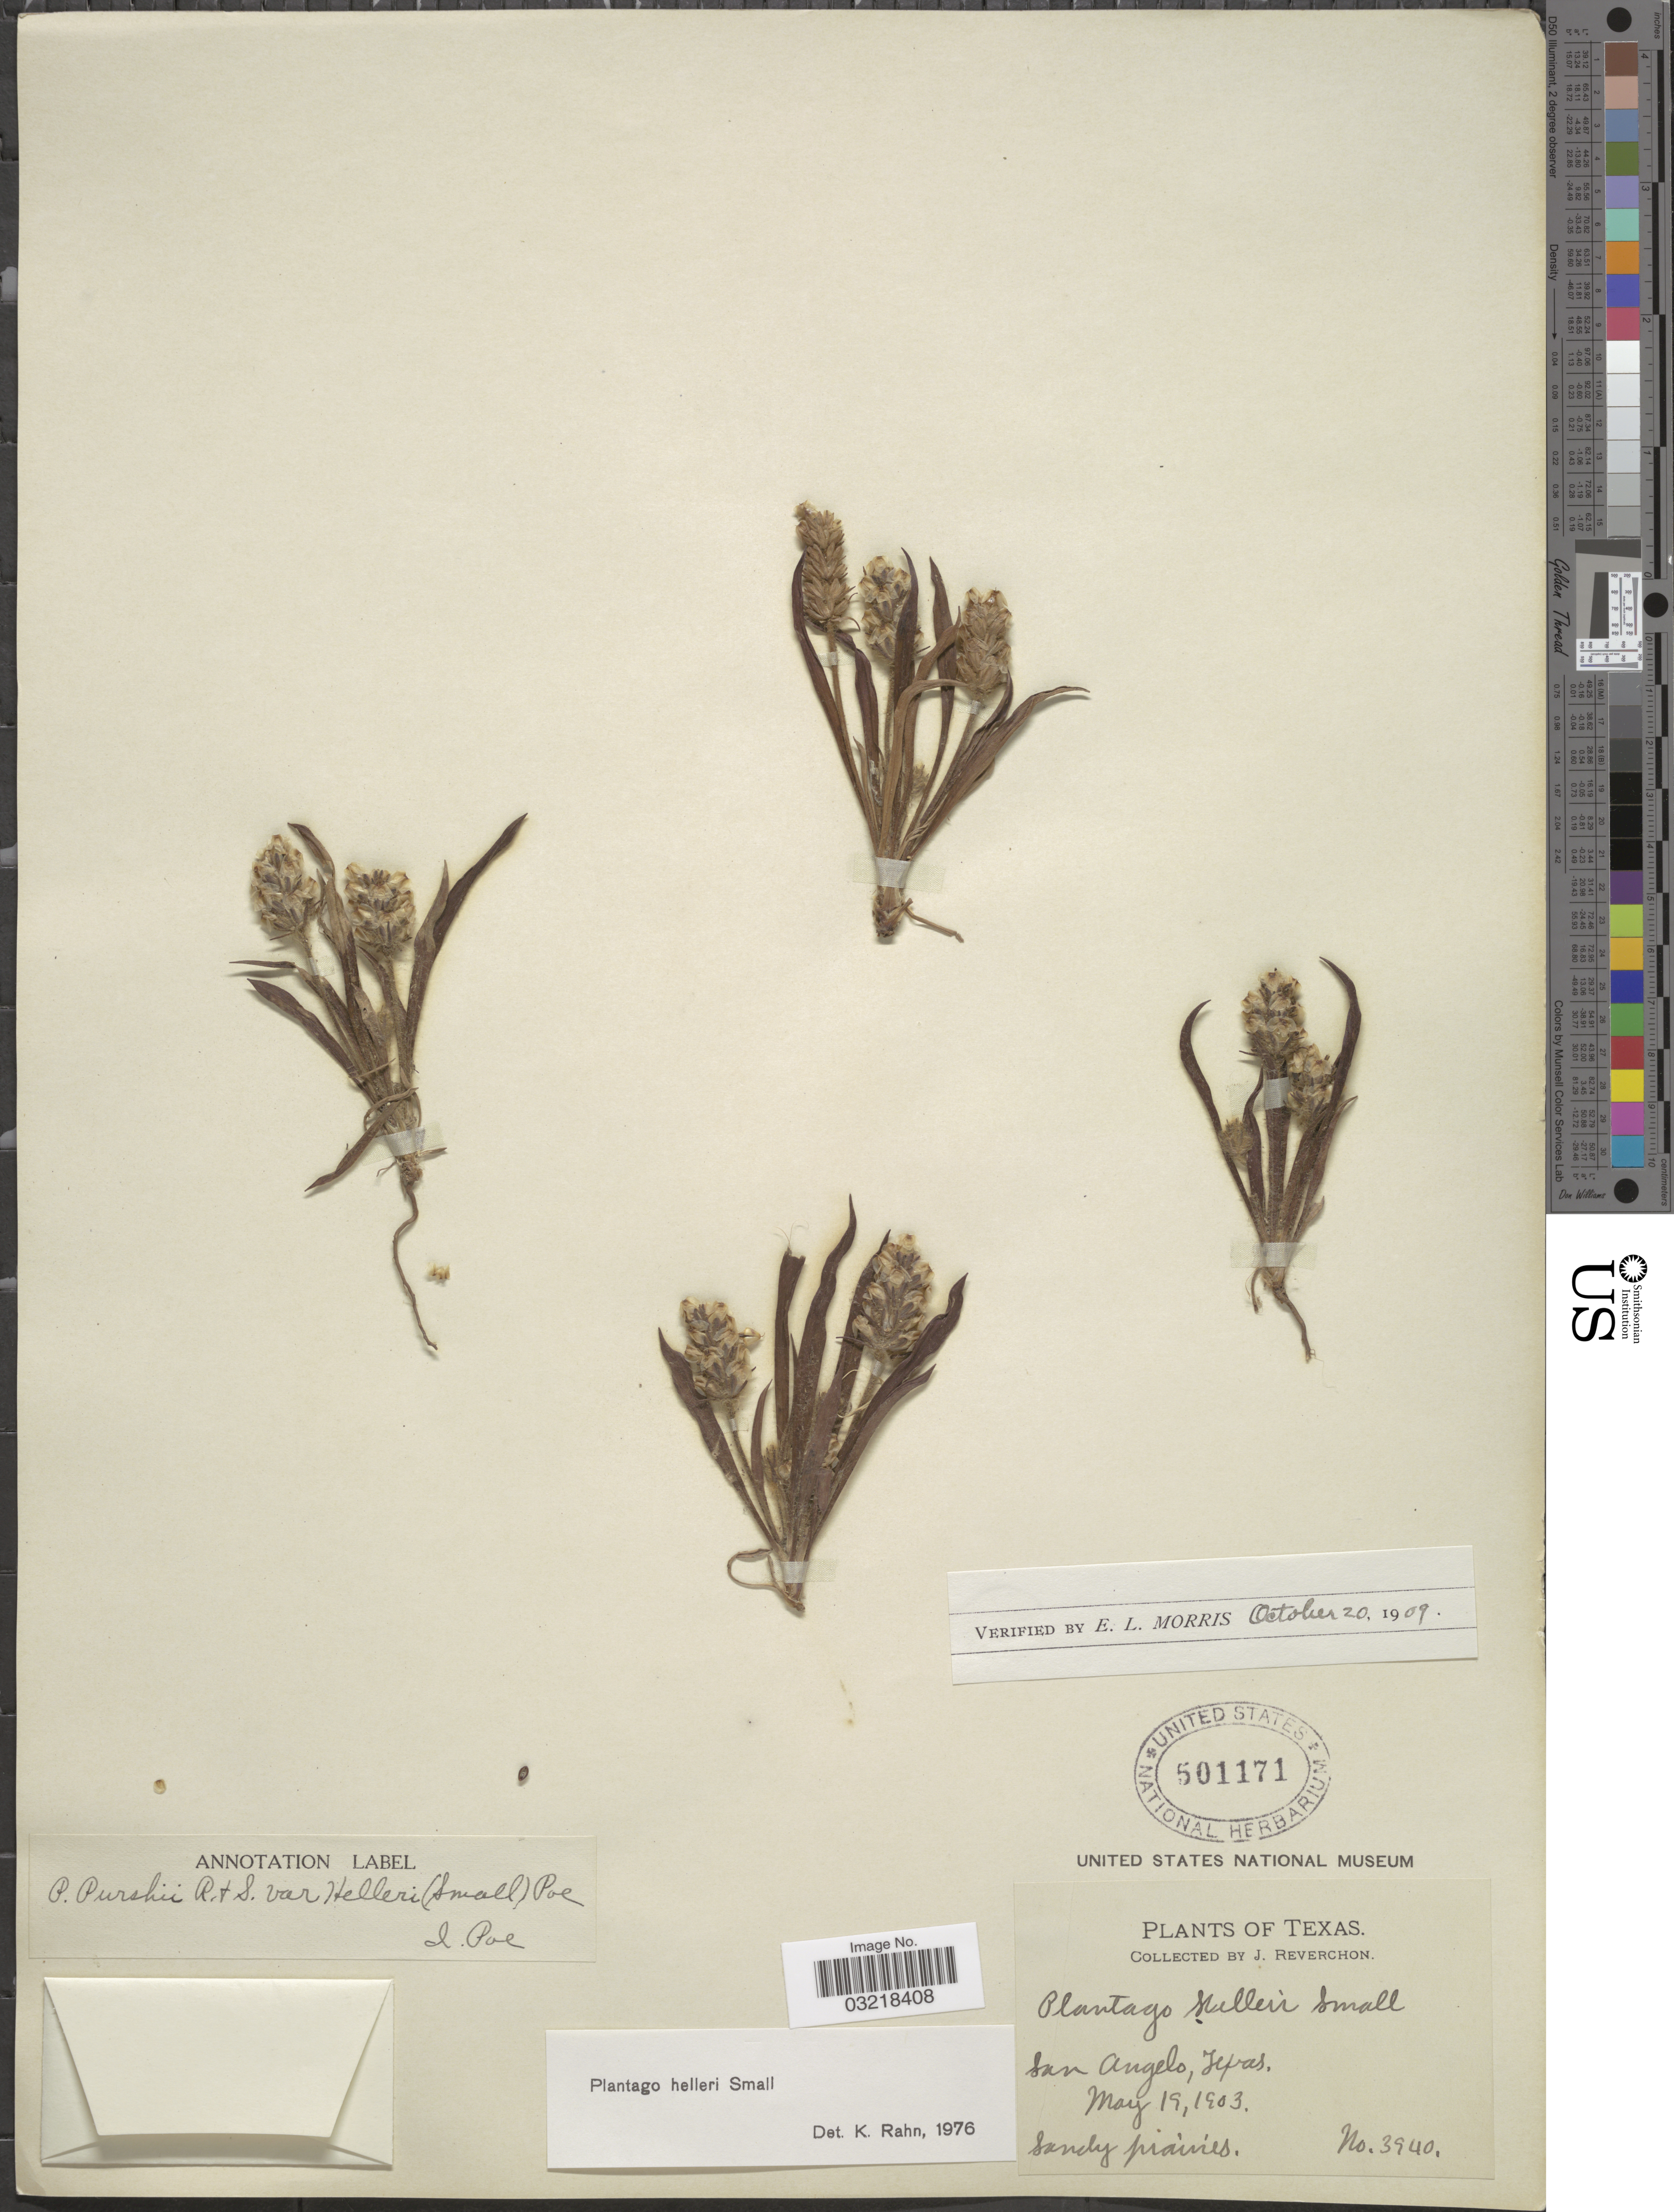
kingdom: Plantae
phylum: Tracheophyta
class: Magnoliopsida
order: Lamiales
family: Plantaginaceae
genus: Plantago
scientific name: Plantago helleri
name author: Small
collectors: J. Reverchon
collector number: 3940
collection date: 1903-05-19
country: United States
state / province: Texas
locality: San Angelo.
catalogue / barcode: US 501171